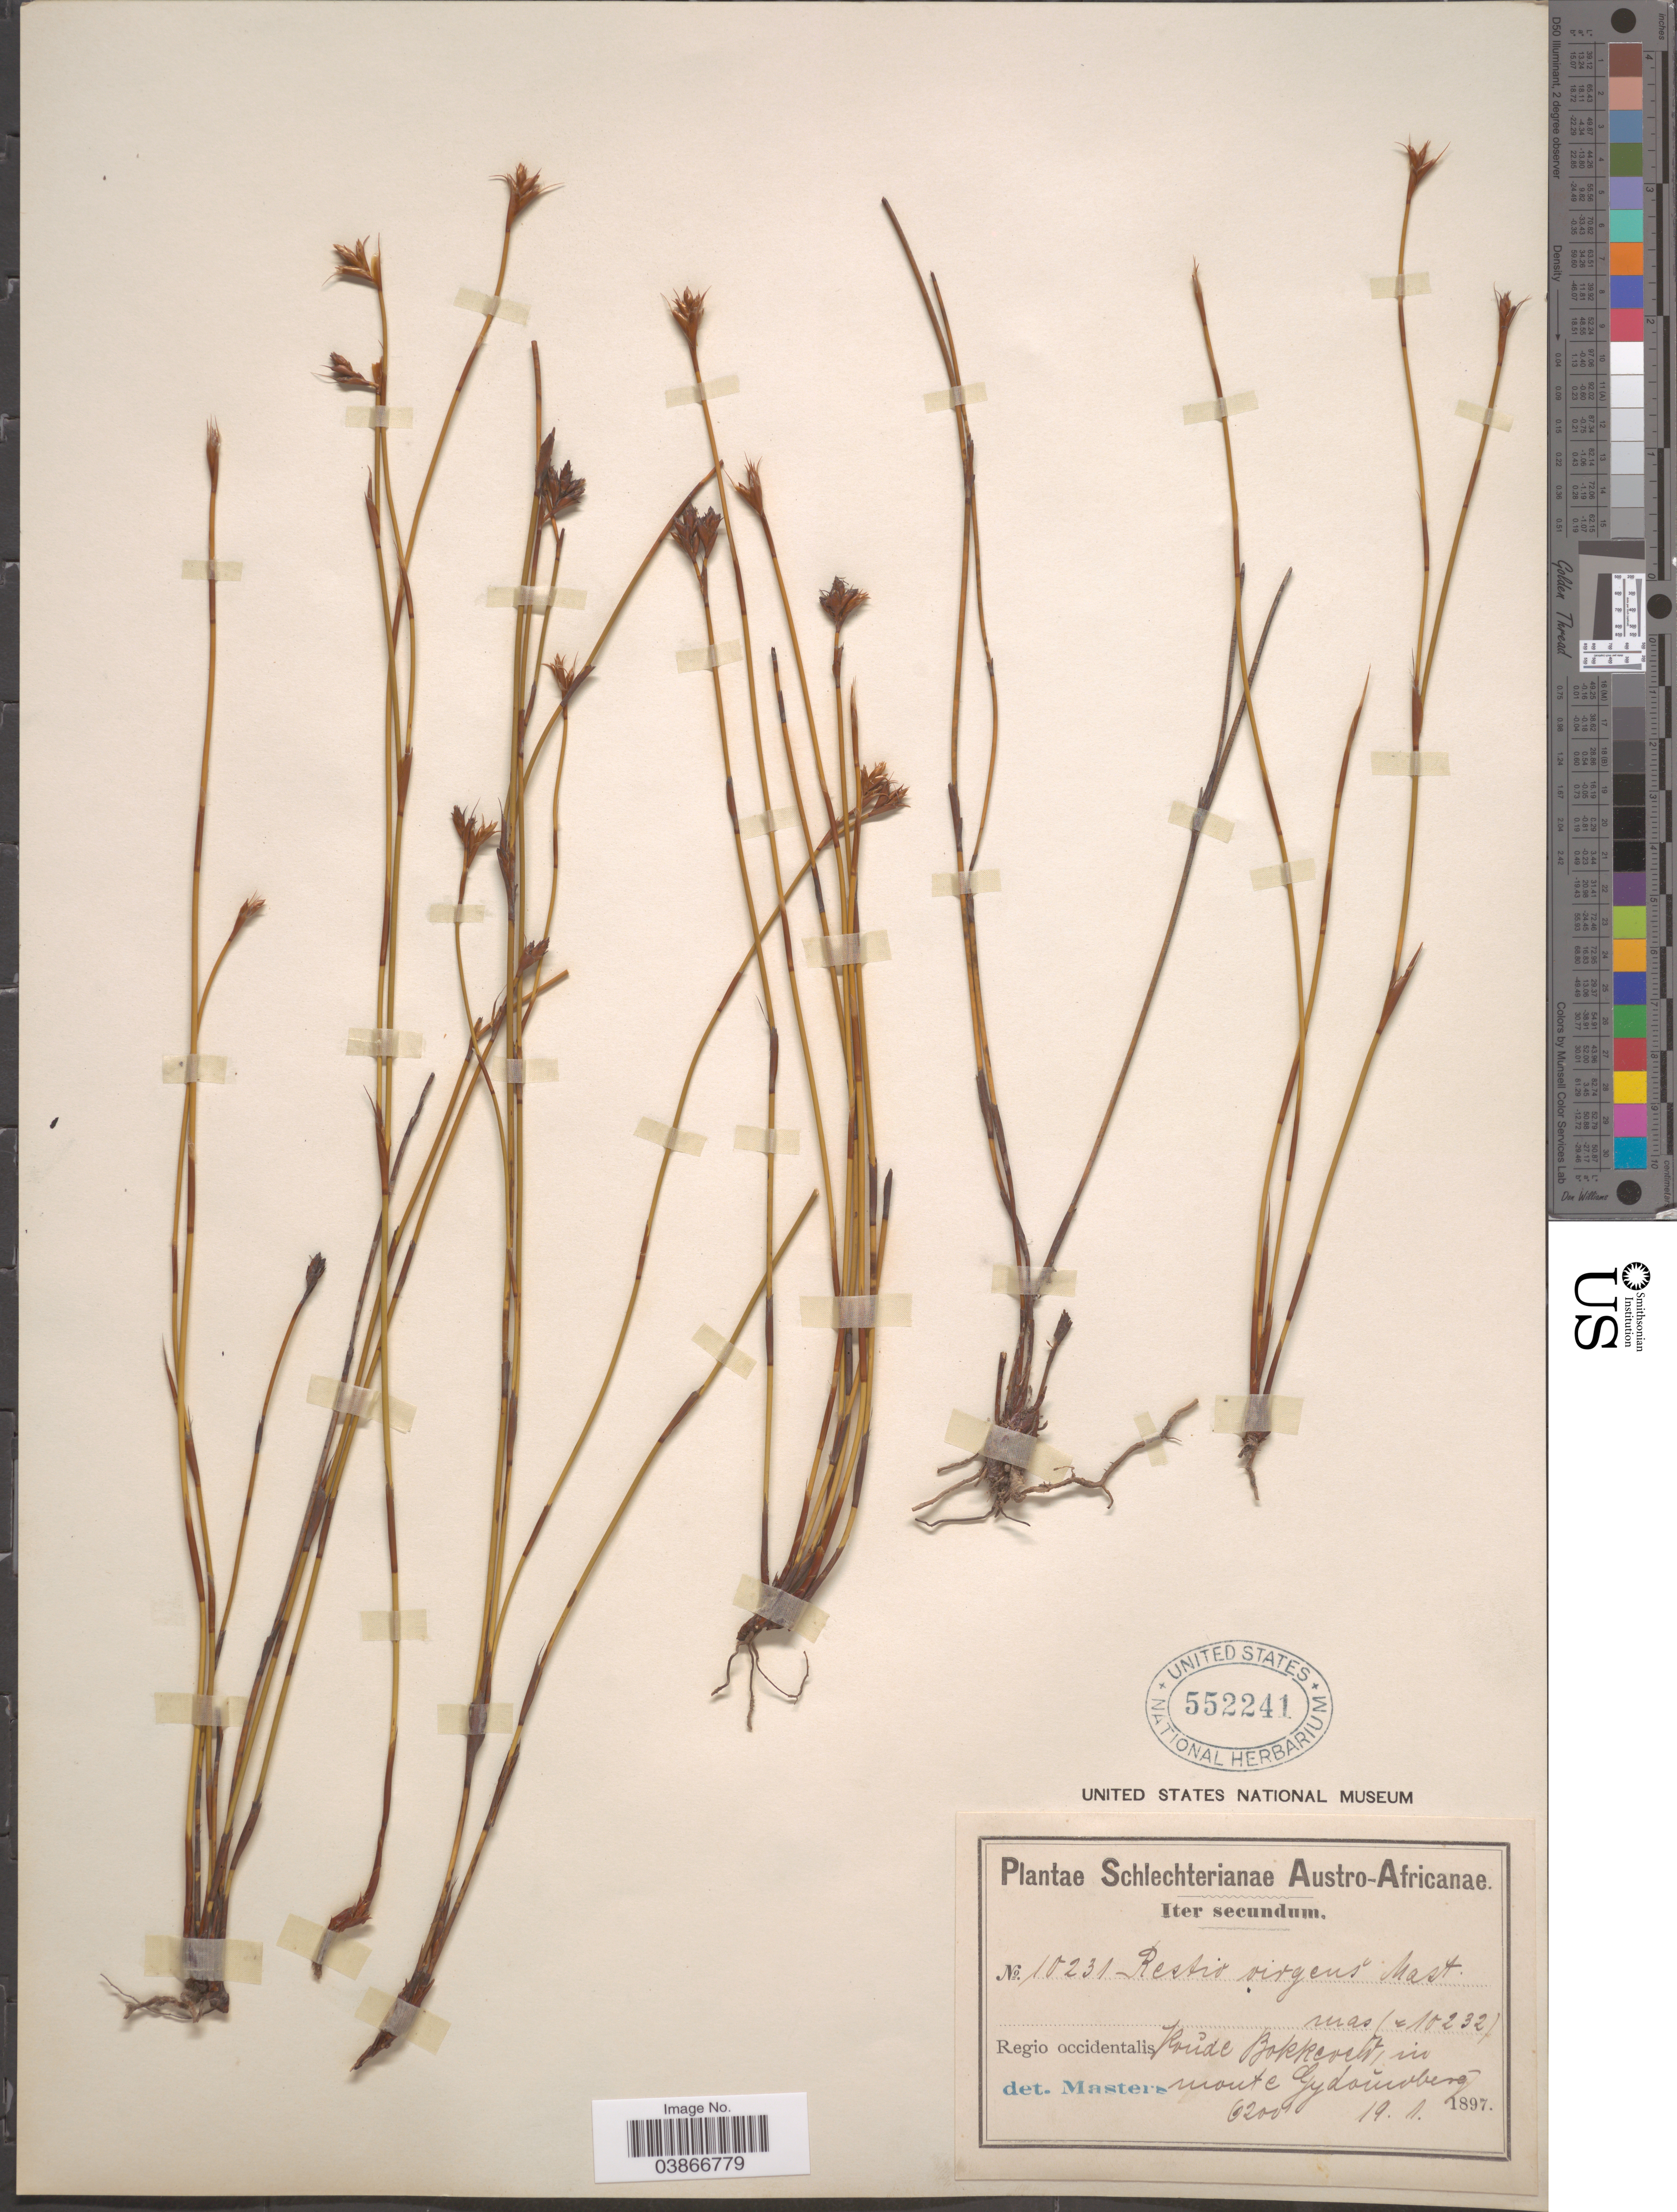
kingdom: Plantae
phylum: Tracheophyta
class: Liliopsida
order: Poales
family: Restionaceae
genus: Restio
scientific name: Restio virgeus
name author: Mast.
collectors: Schlechter, --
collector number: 10231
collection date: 1897-01-19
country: South Africa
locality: Austro-Africanæ. Regio occidentalis Ronde Bokkeveld, in monte Gydomoberg.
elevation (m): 1890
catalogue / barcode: US 552241